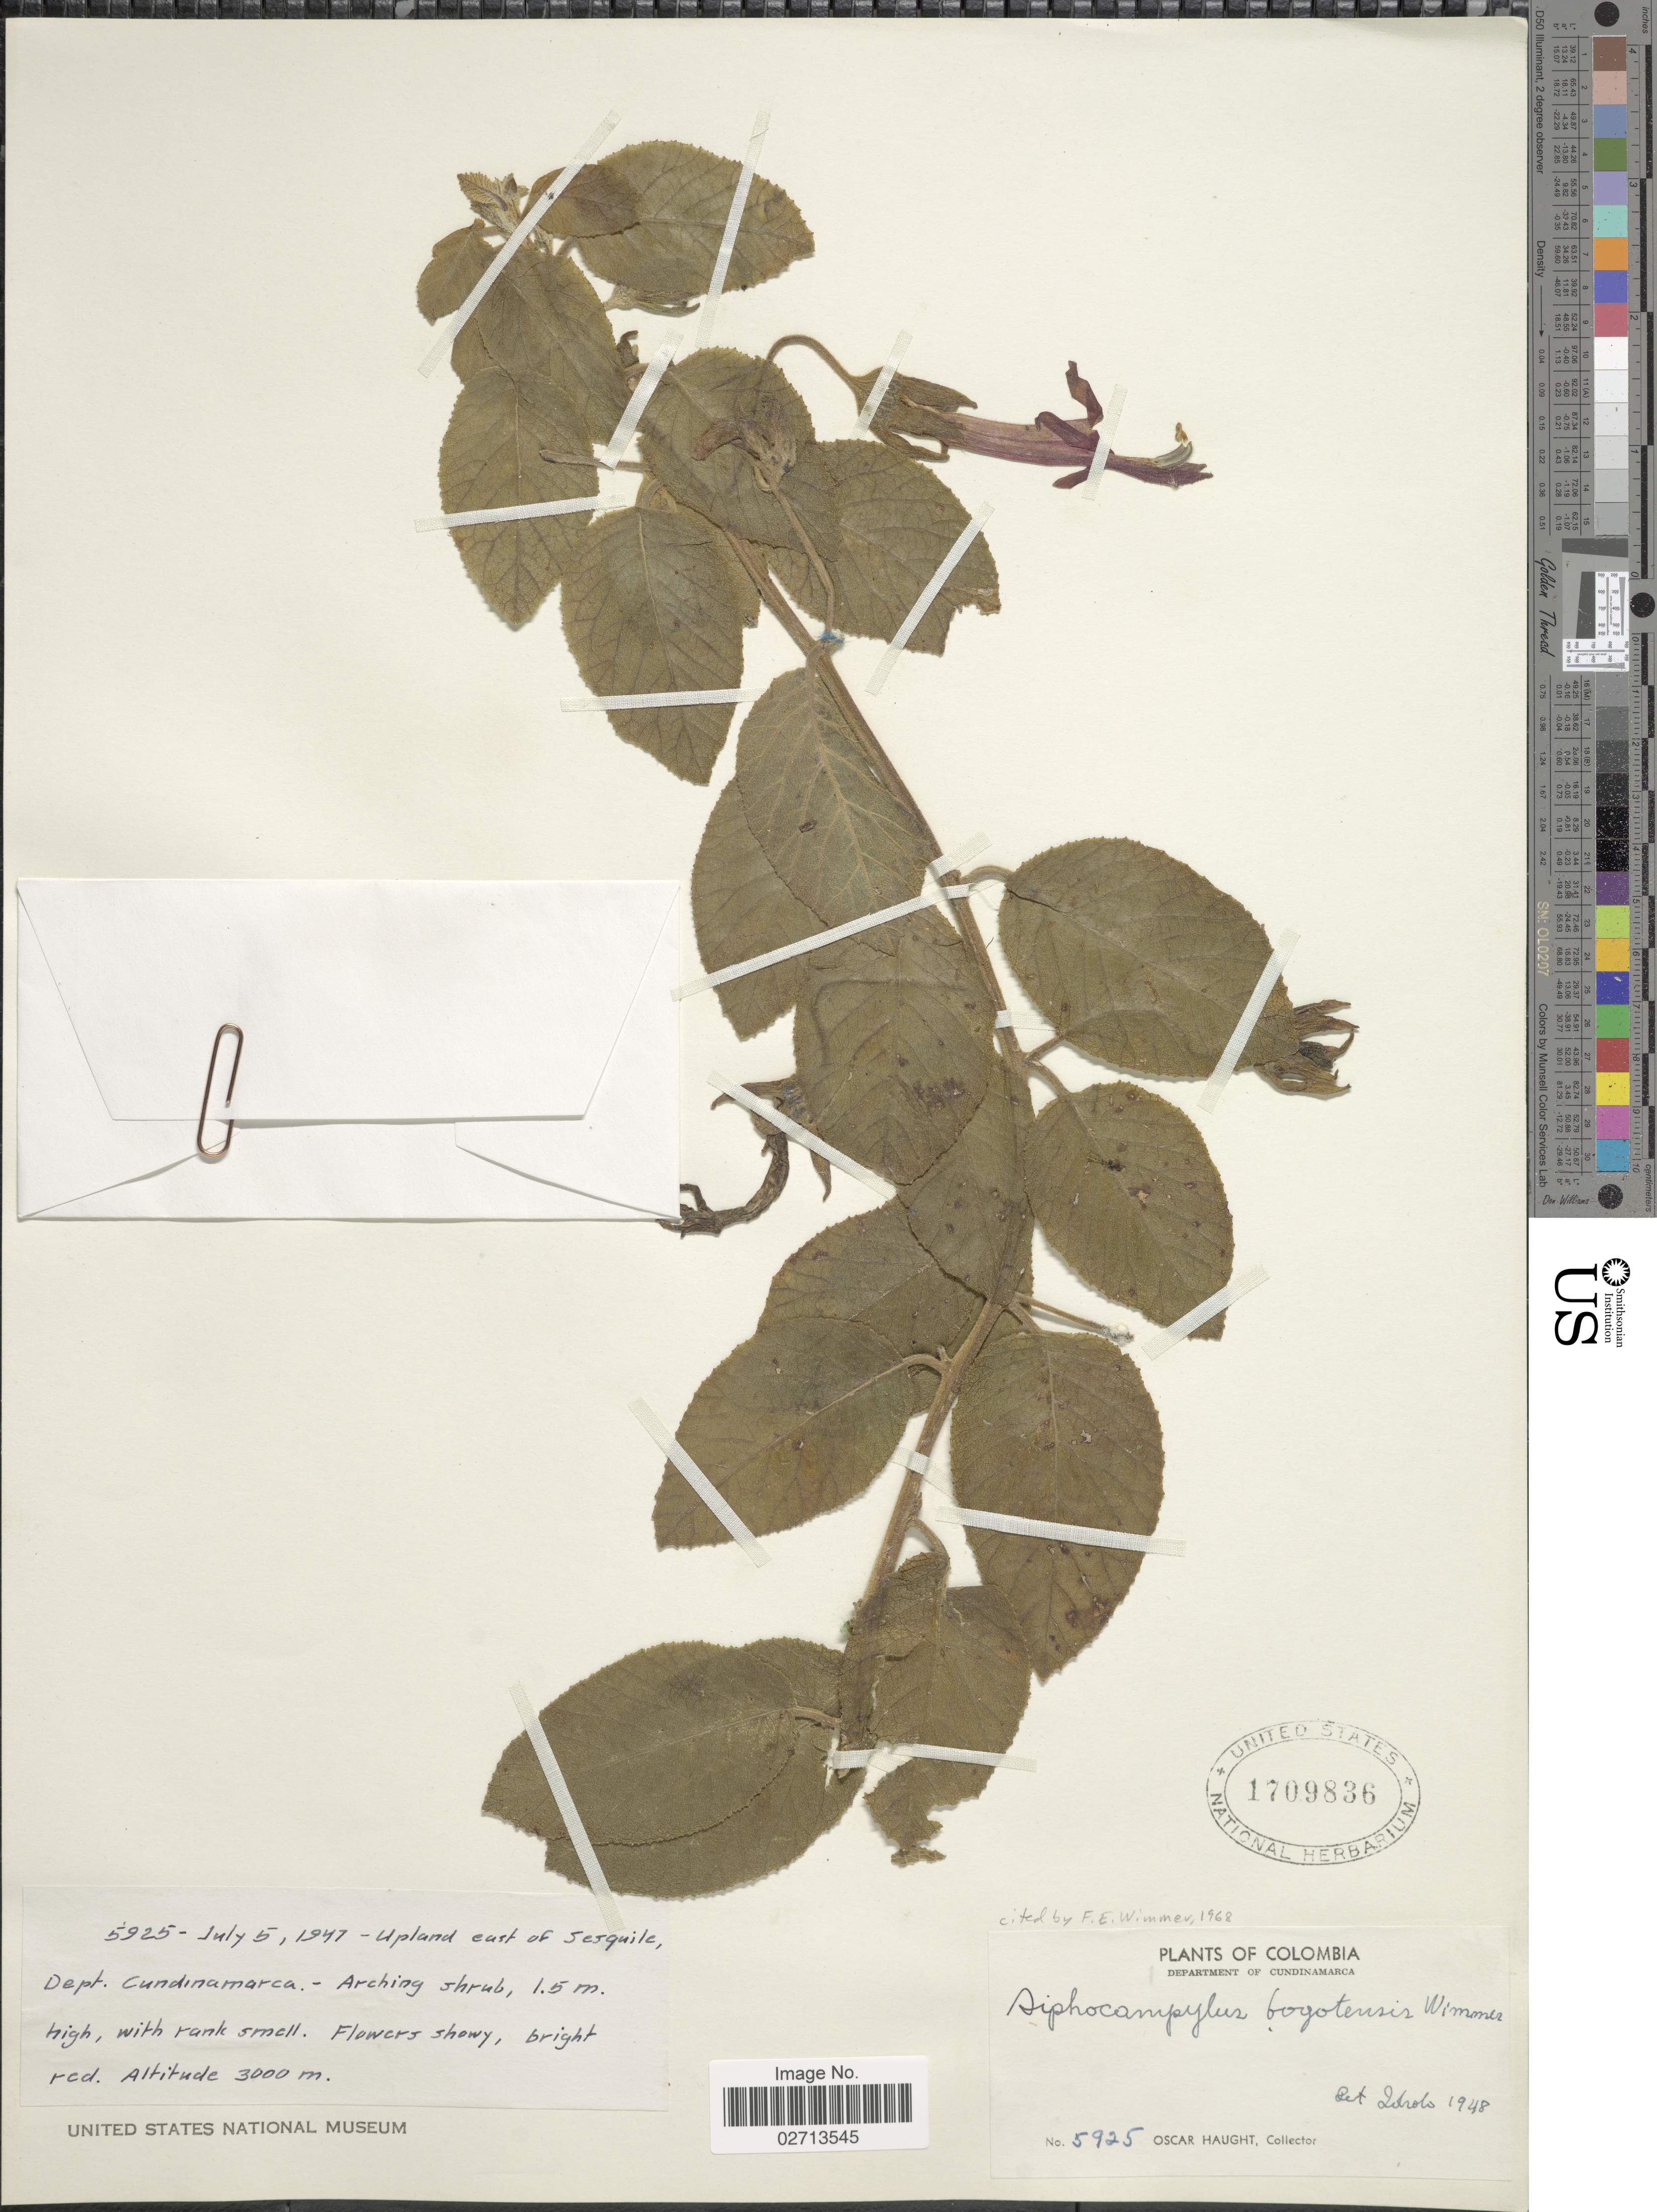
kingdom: Plantae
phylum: Tracheophyta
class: Magnoliopsida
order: Asterales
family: Campanulaceae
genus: Siphocampylus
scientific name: Siphocampylus bogotensis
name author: E. Wimm.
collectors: O. L. Haught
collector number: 5925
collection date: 1947-07-05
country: Colombia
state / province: Cundinamarca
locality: Upland east of Sesquile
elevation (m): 3000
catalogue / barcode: US 1709836